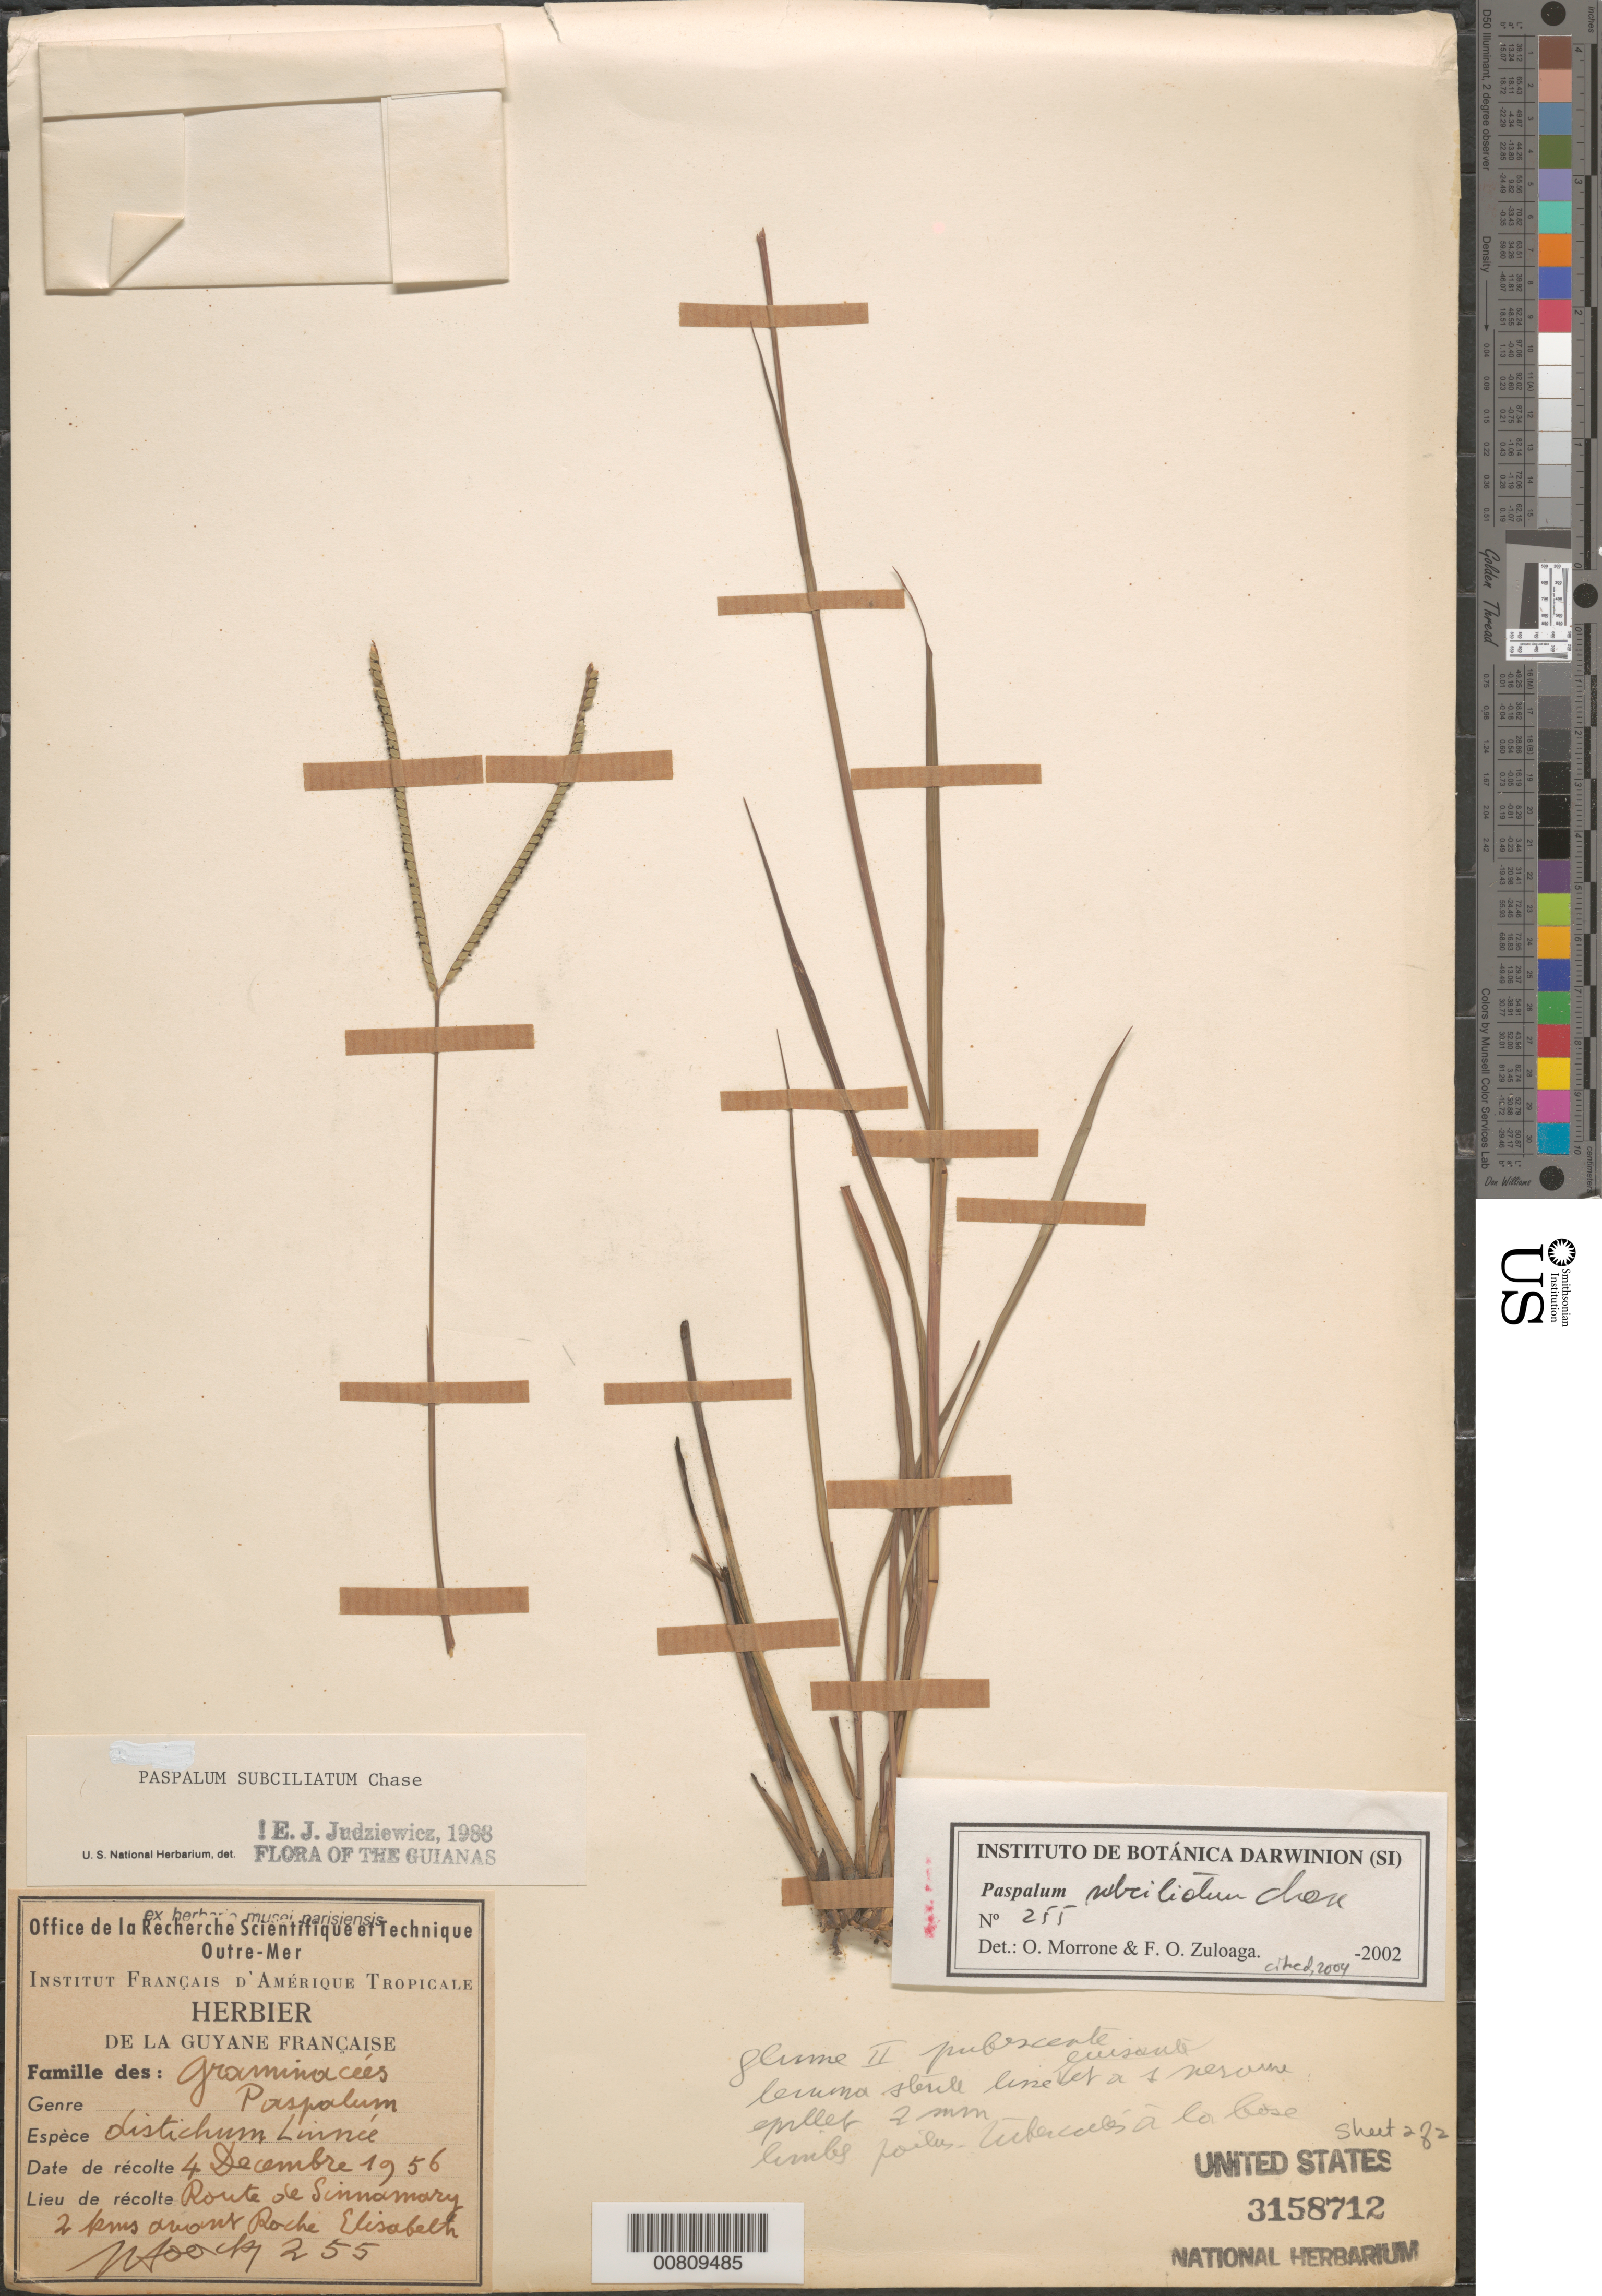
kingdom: Plantae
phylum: Tracheophyta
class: Liliopsida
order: Poales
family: Poaceae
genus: Paspalum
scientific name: Paspalum subciliatum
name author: Chase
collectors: J. Hoock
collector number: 255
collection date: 1956-12-04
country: French Guiana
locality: Route de Sinnamary 2 kms avant Roche Elisabeth.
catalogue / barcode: US 3158712